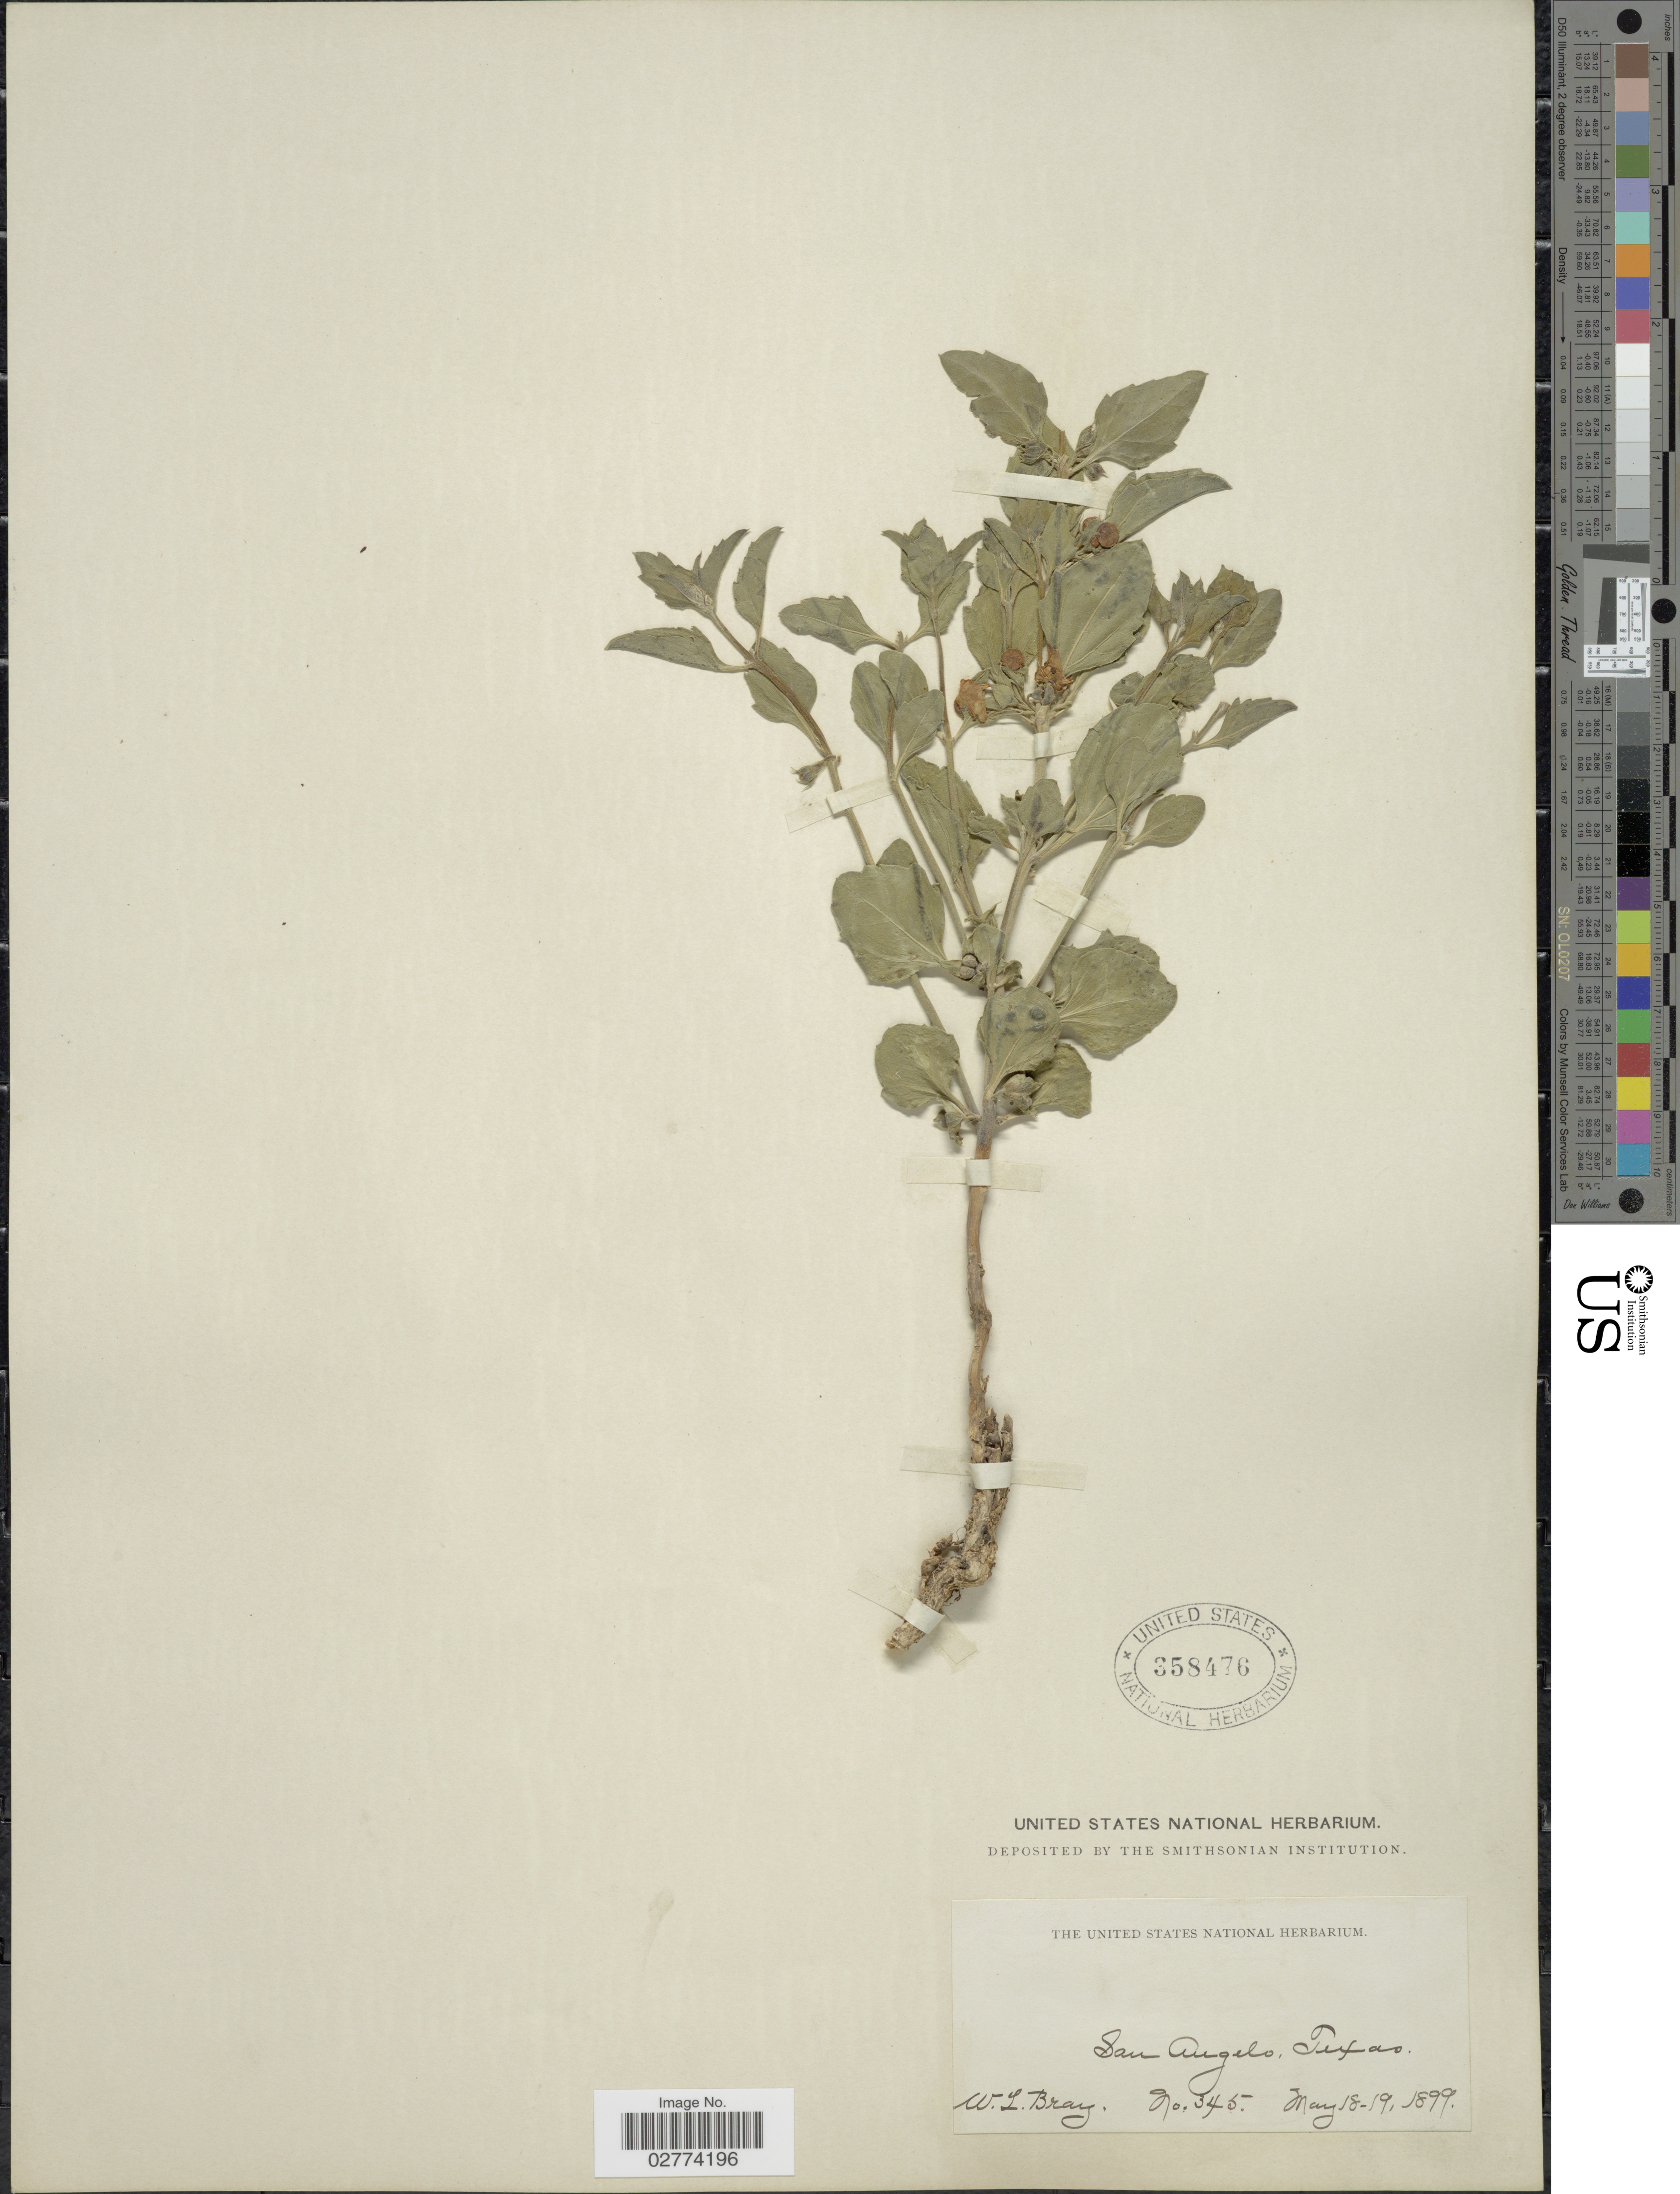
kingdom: Plantae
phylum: Tracheophyta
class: Magnoliopsida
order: Lamiales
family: Lamiaceae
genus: Tetraclea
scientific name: Tetraclea coulteri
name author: A. Gray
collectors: W. L. Bray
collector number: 345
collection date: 1899-05-18/1899-05-19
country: United States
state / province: Texas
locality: San Angelo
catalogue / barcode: US 358476